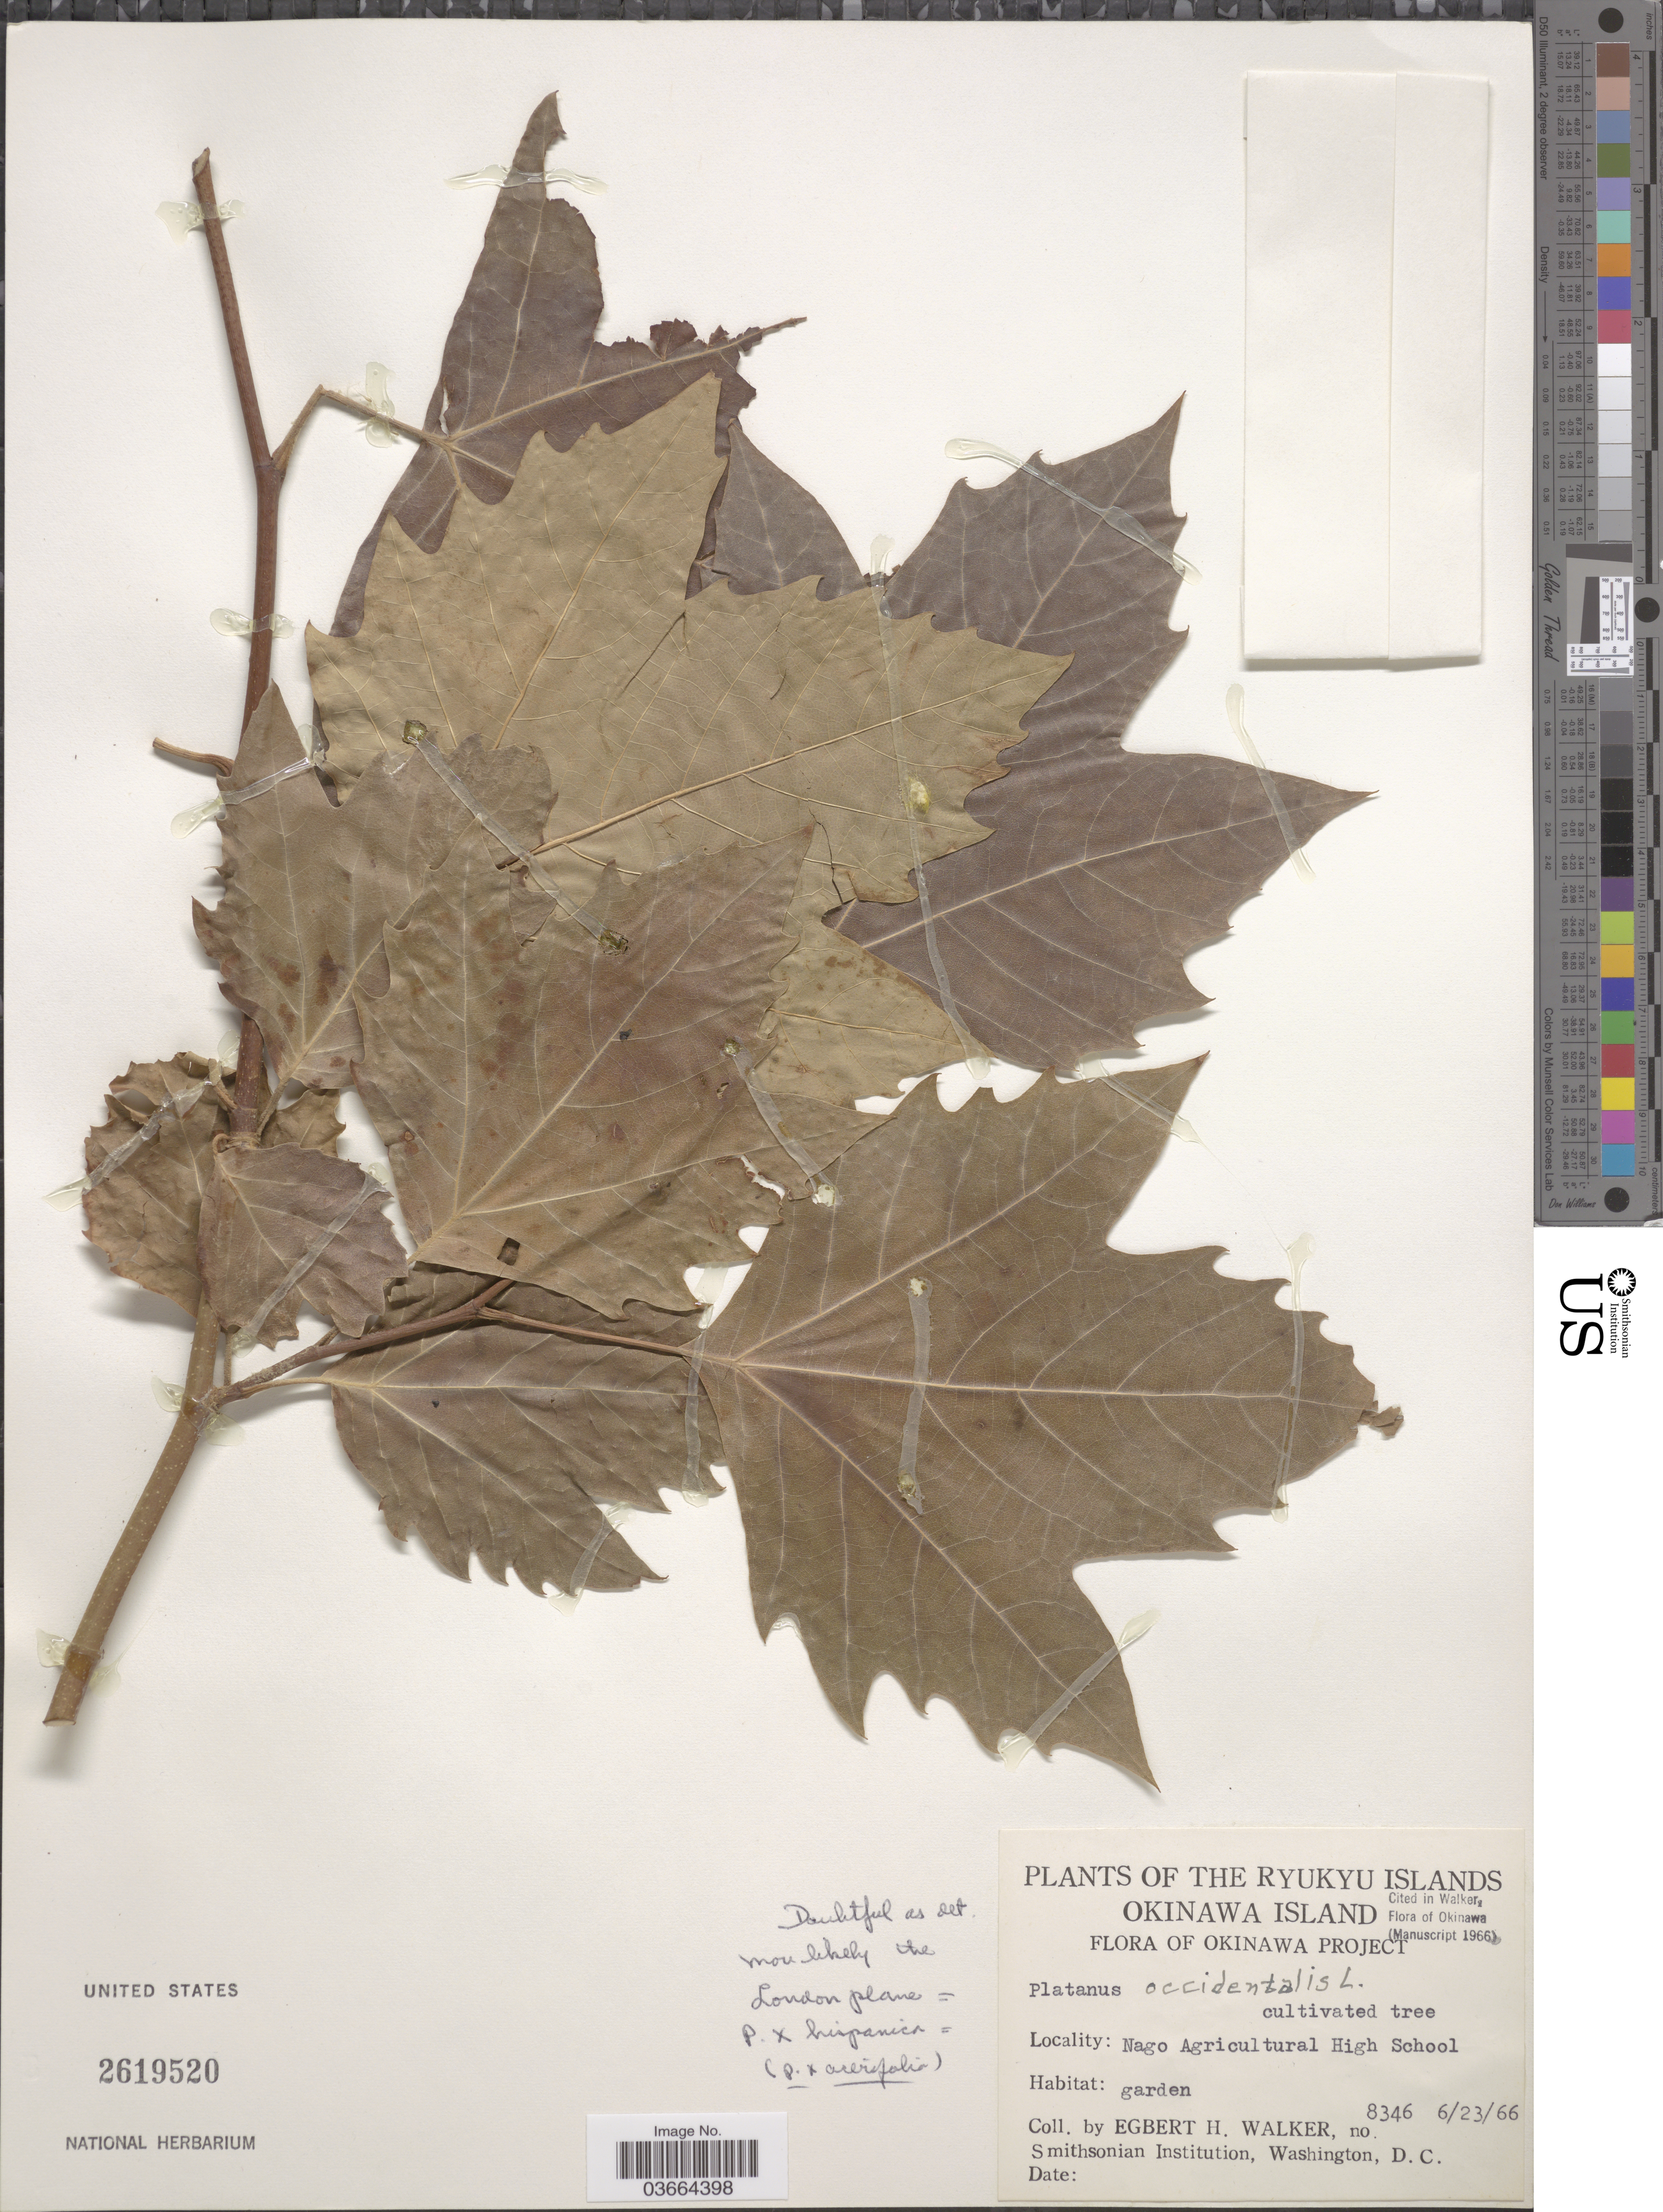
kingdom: Plantae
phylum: Tracheophyta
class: Magnoliopsida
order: Proteales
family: Platanaceae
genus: Platanus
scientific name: Platanus x acerifolia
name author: (Aiton) Willd.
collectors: E. H. Walker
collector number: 8346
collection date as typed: Transcribed d/m/y: 23/6/66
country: Japan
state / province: Okinawa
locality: The Ryukyu Islands. Okinawa Island. Nago Agricultural High School.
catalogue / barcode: US 2619520